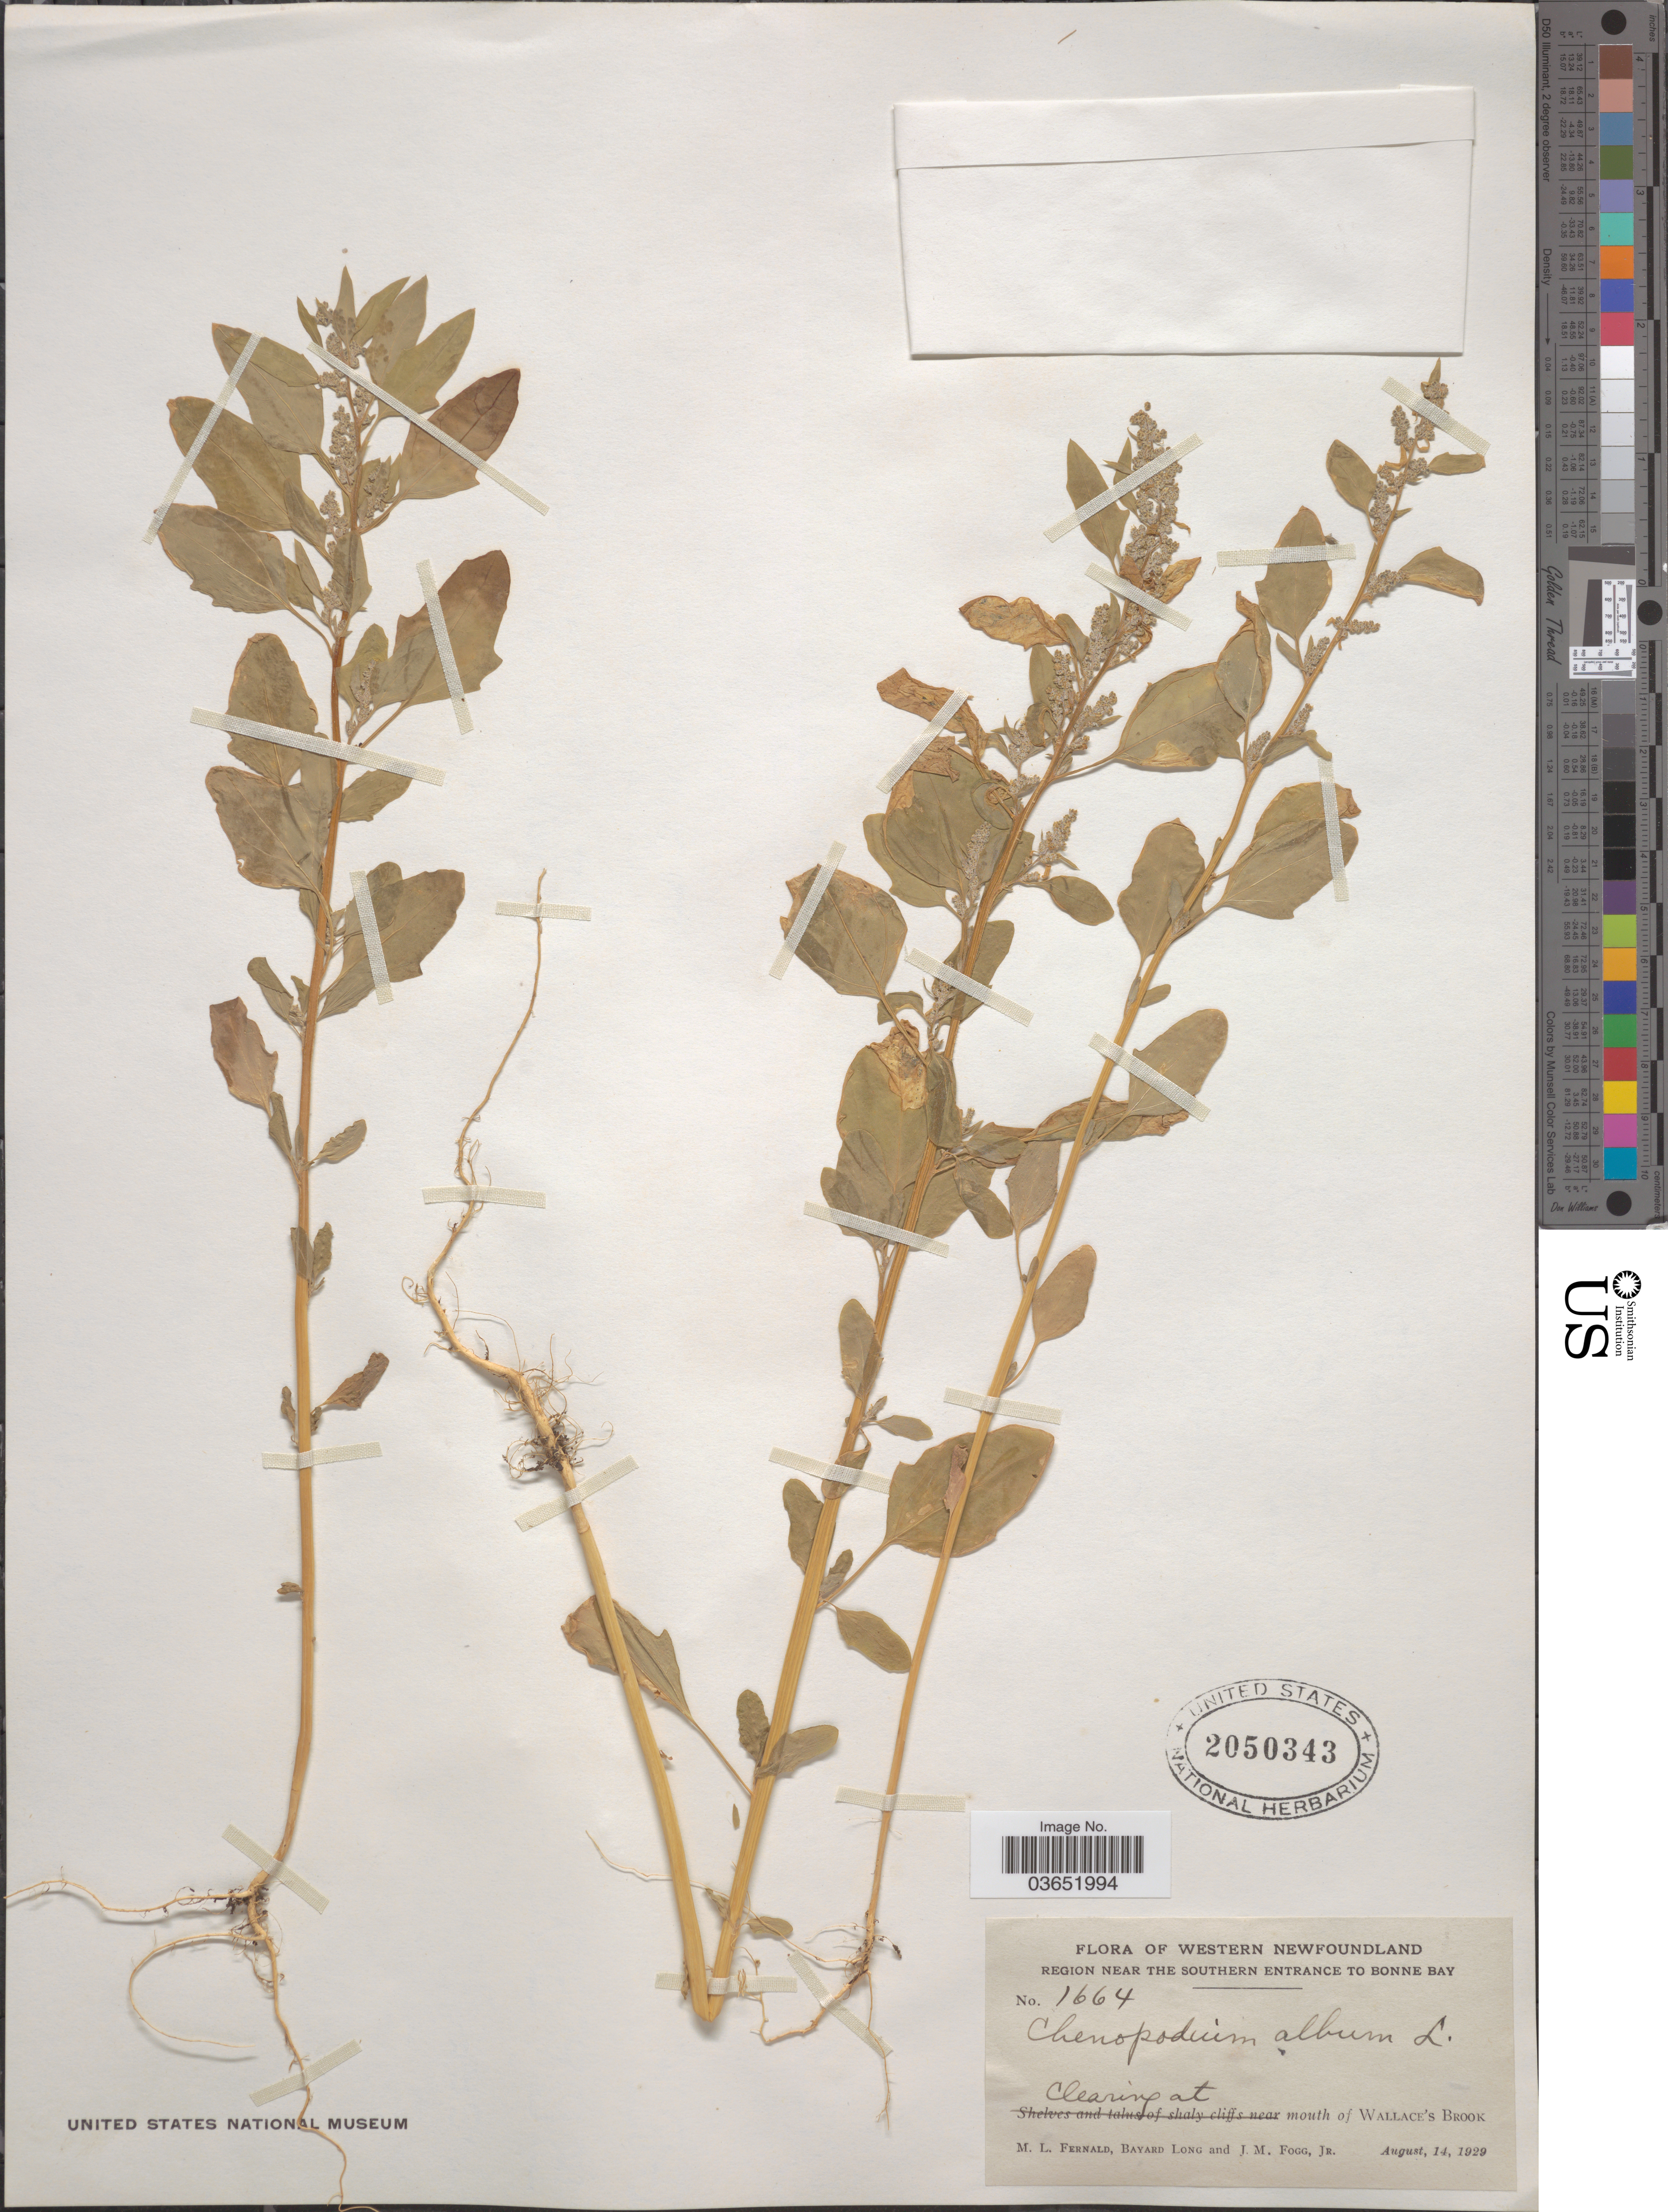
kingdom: Plantae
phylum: Tracheophyta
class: Magnoliopsida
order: Caryophyllales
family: Amaranthaceae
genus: Chenopodium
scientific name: Chenopodium album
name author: L.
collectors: M. L. Fernald, B. Long & J. Fogg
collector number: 1664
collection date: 1929-08-14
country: Canada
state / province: Newfoundland and Labrador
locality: Western Newfoundland. Region near the Southern entrance to Bonne Bay. Clearing at mouth of Wallace's Brook.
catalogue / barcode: US 2050343